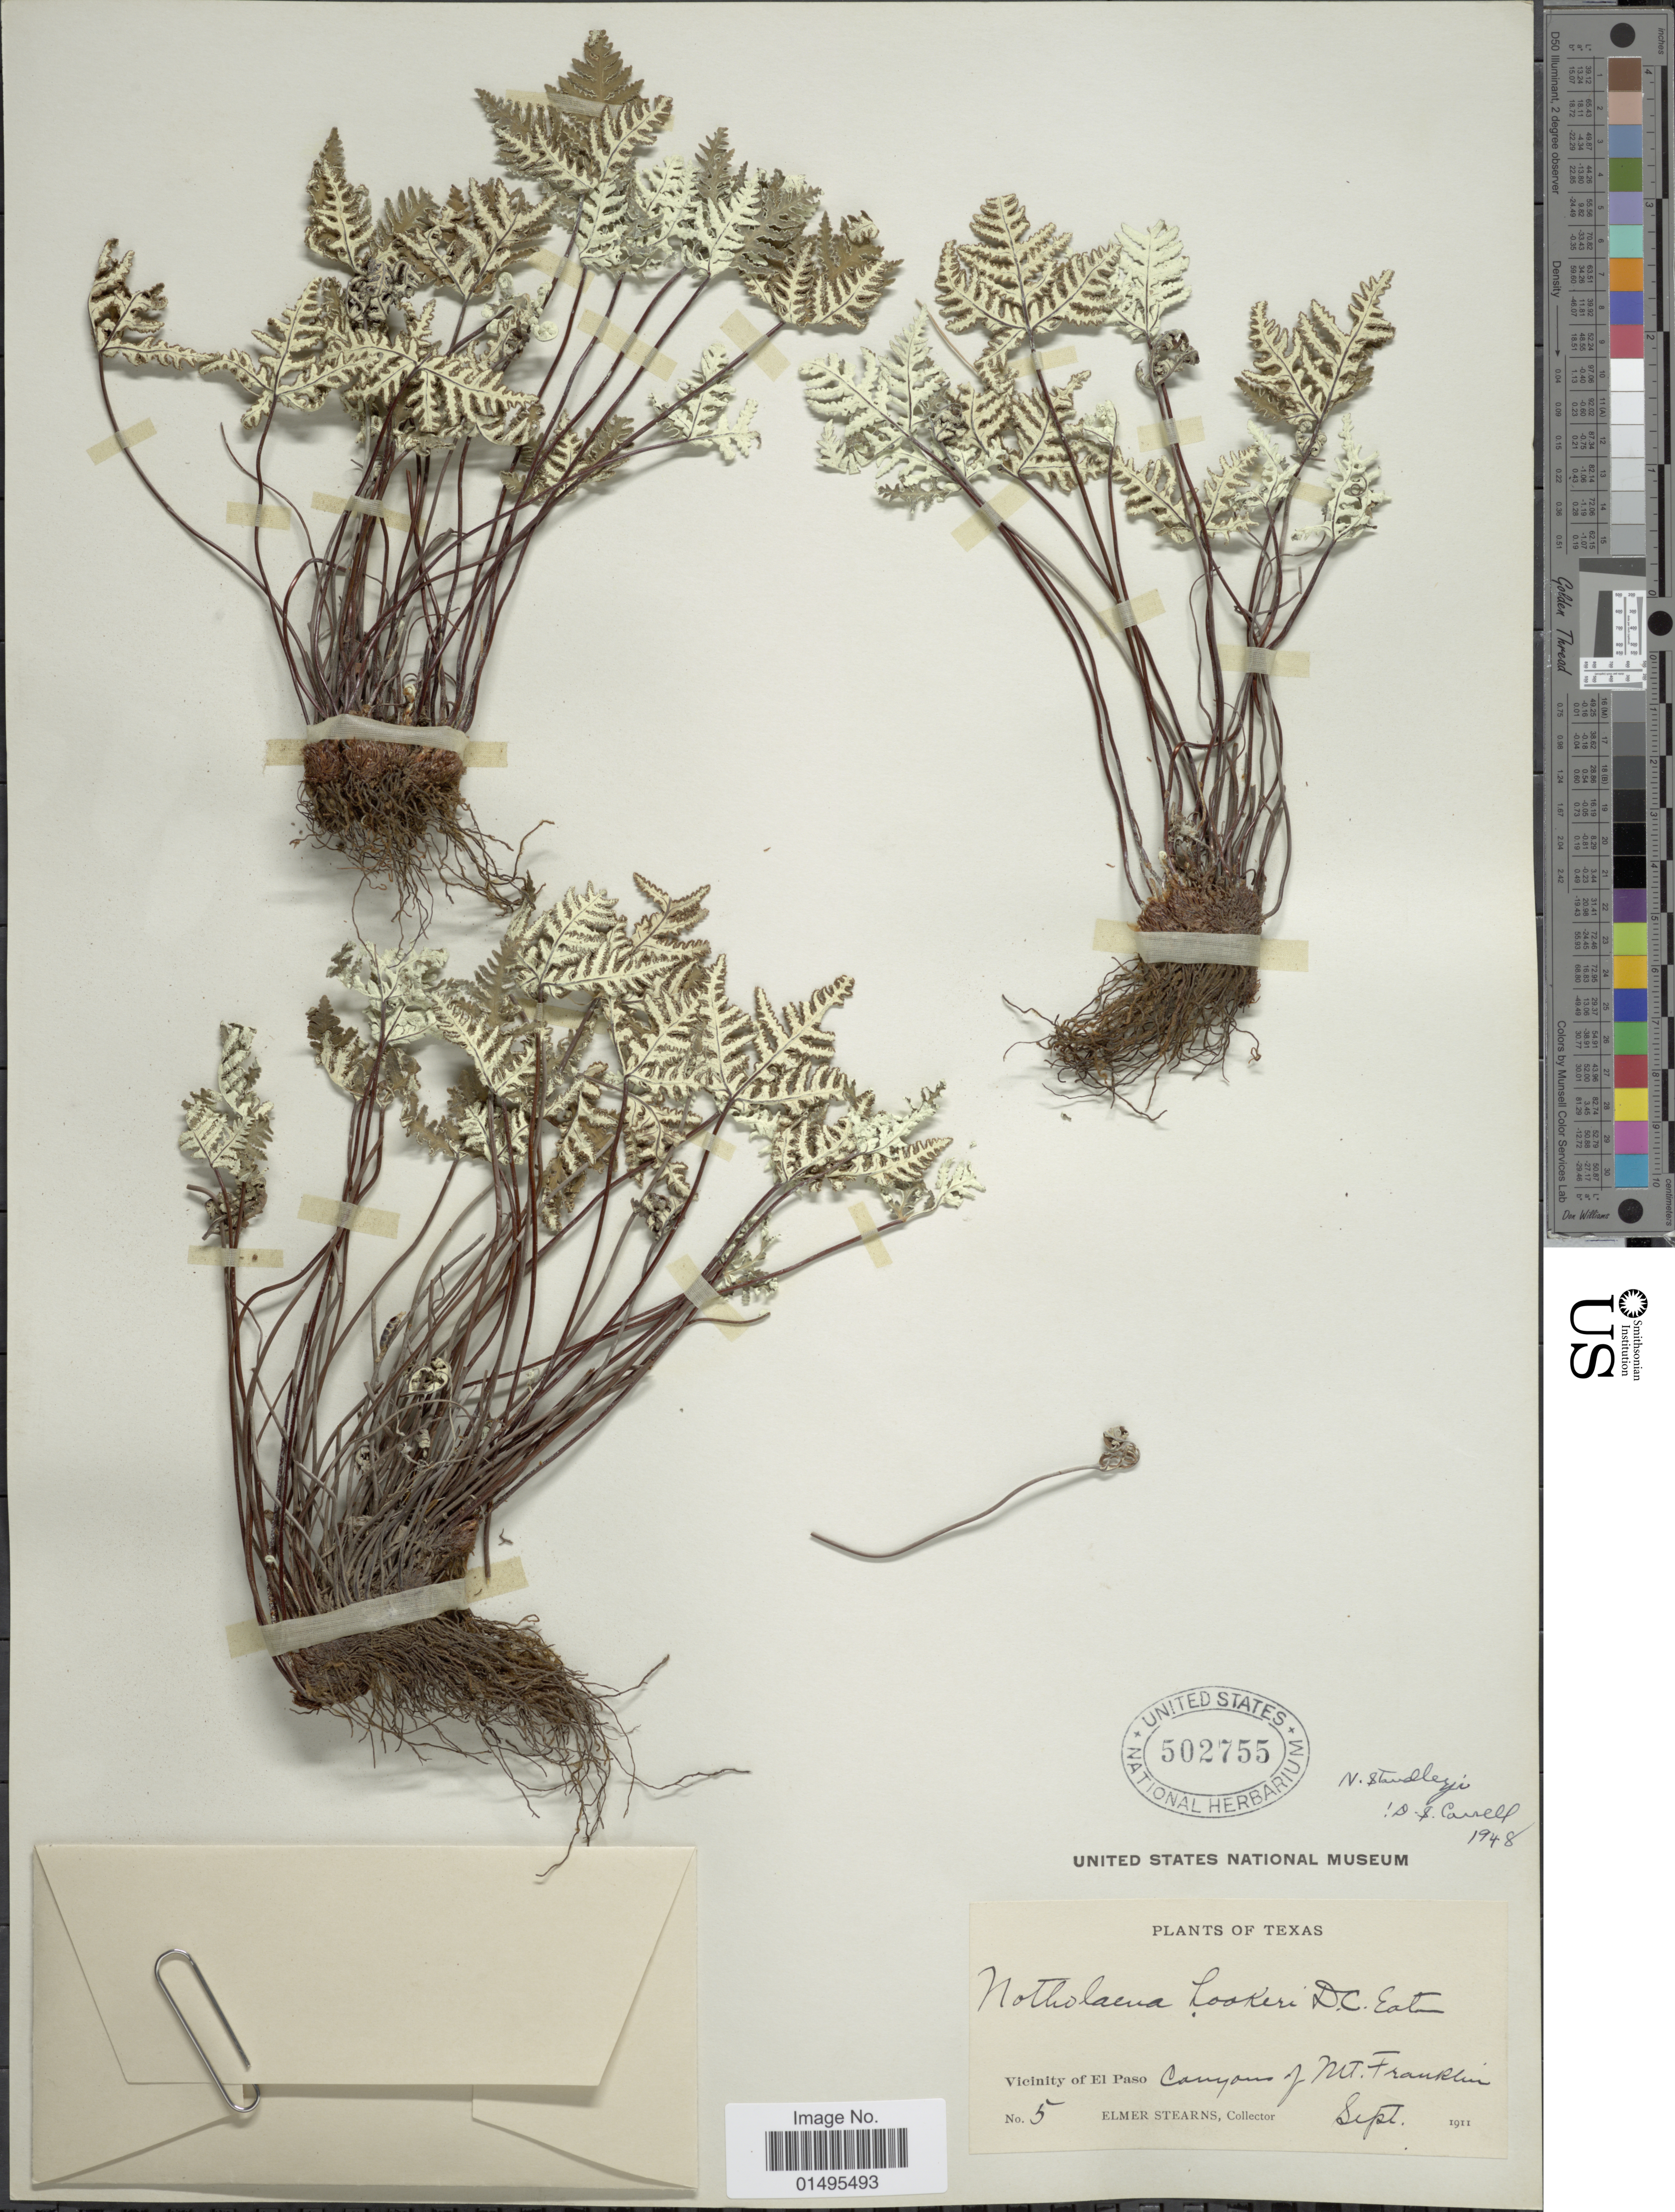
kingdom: Plantae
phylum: Tracheophyta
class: Polypodiopsida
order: Polypodiales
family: Pteridaceae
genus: Notholaena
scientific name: Notholaena standleyi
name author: Maxon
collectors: E. Stearns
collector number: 5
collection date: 1911-09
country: United States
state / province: Texas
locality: Vicinity of El Paso, Canyon of Mt. Franklin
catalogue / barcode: US 502755